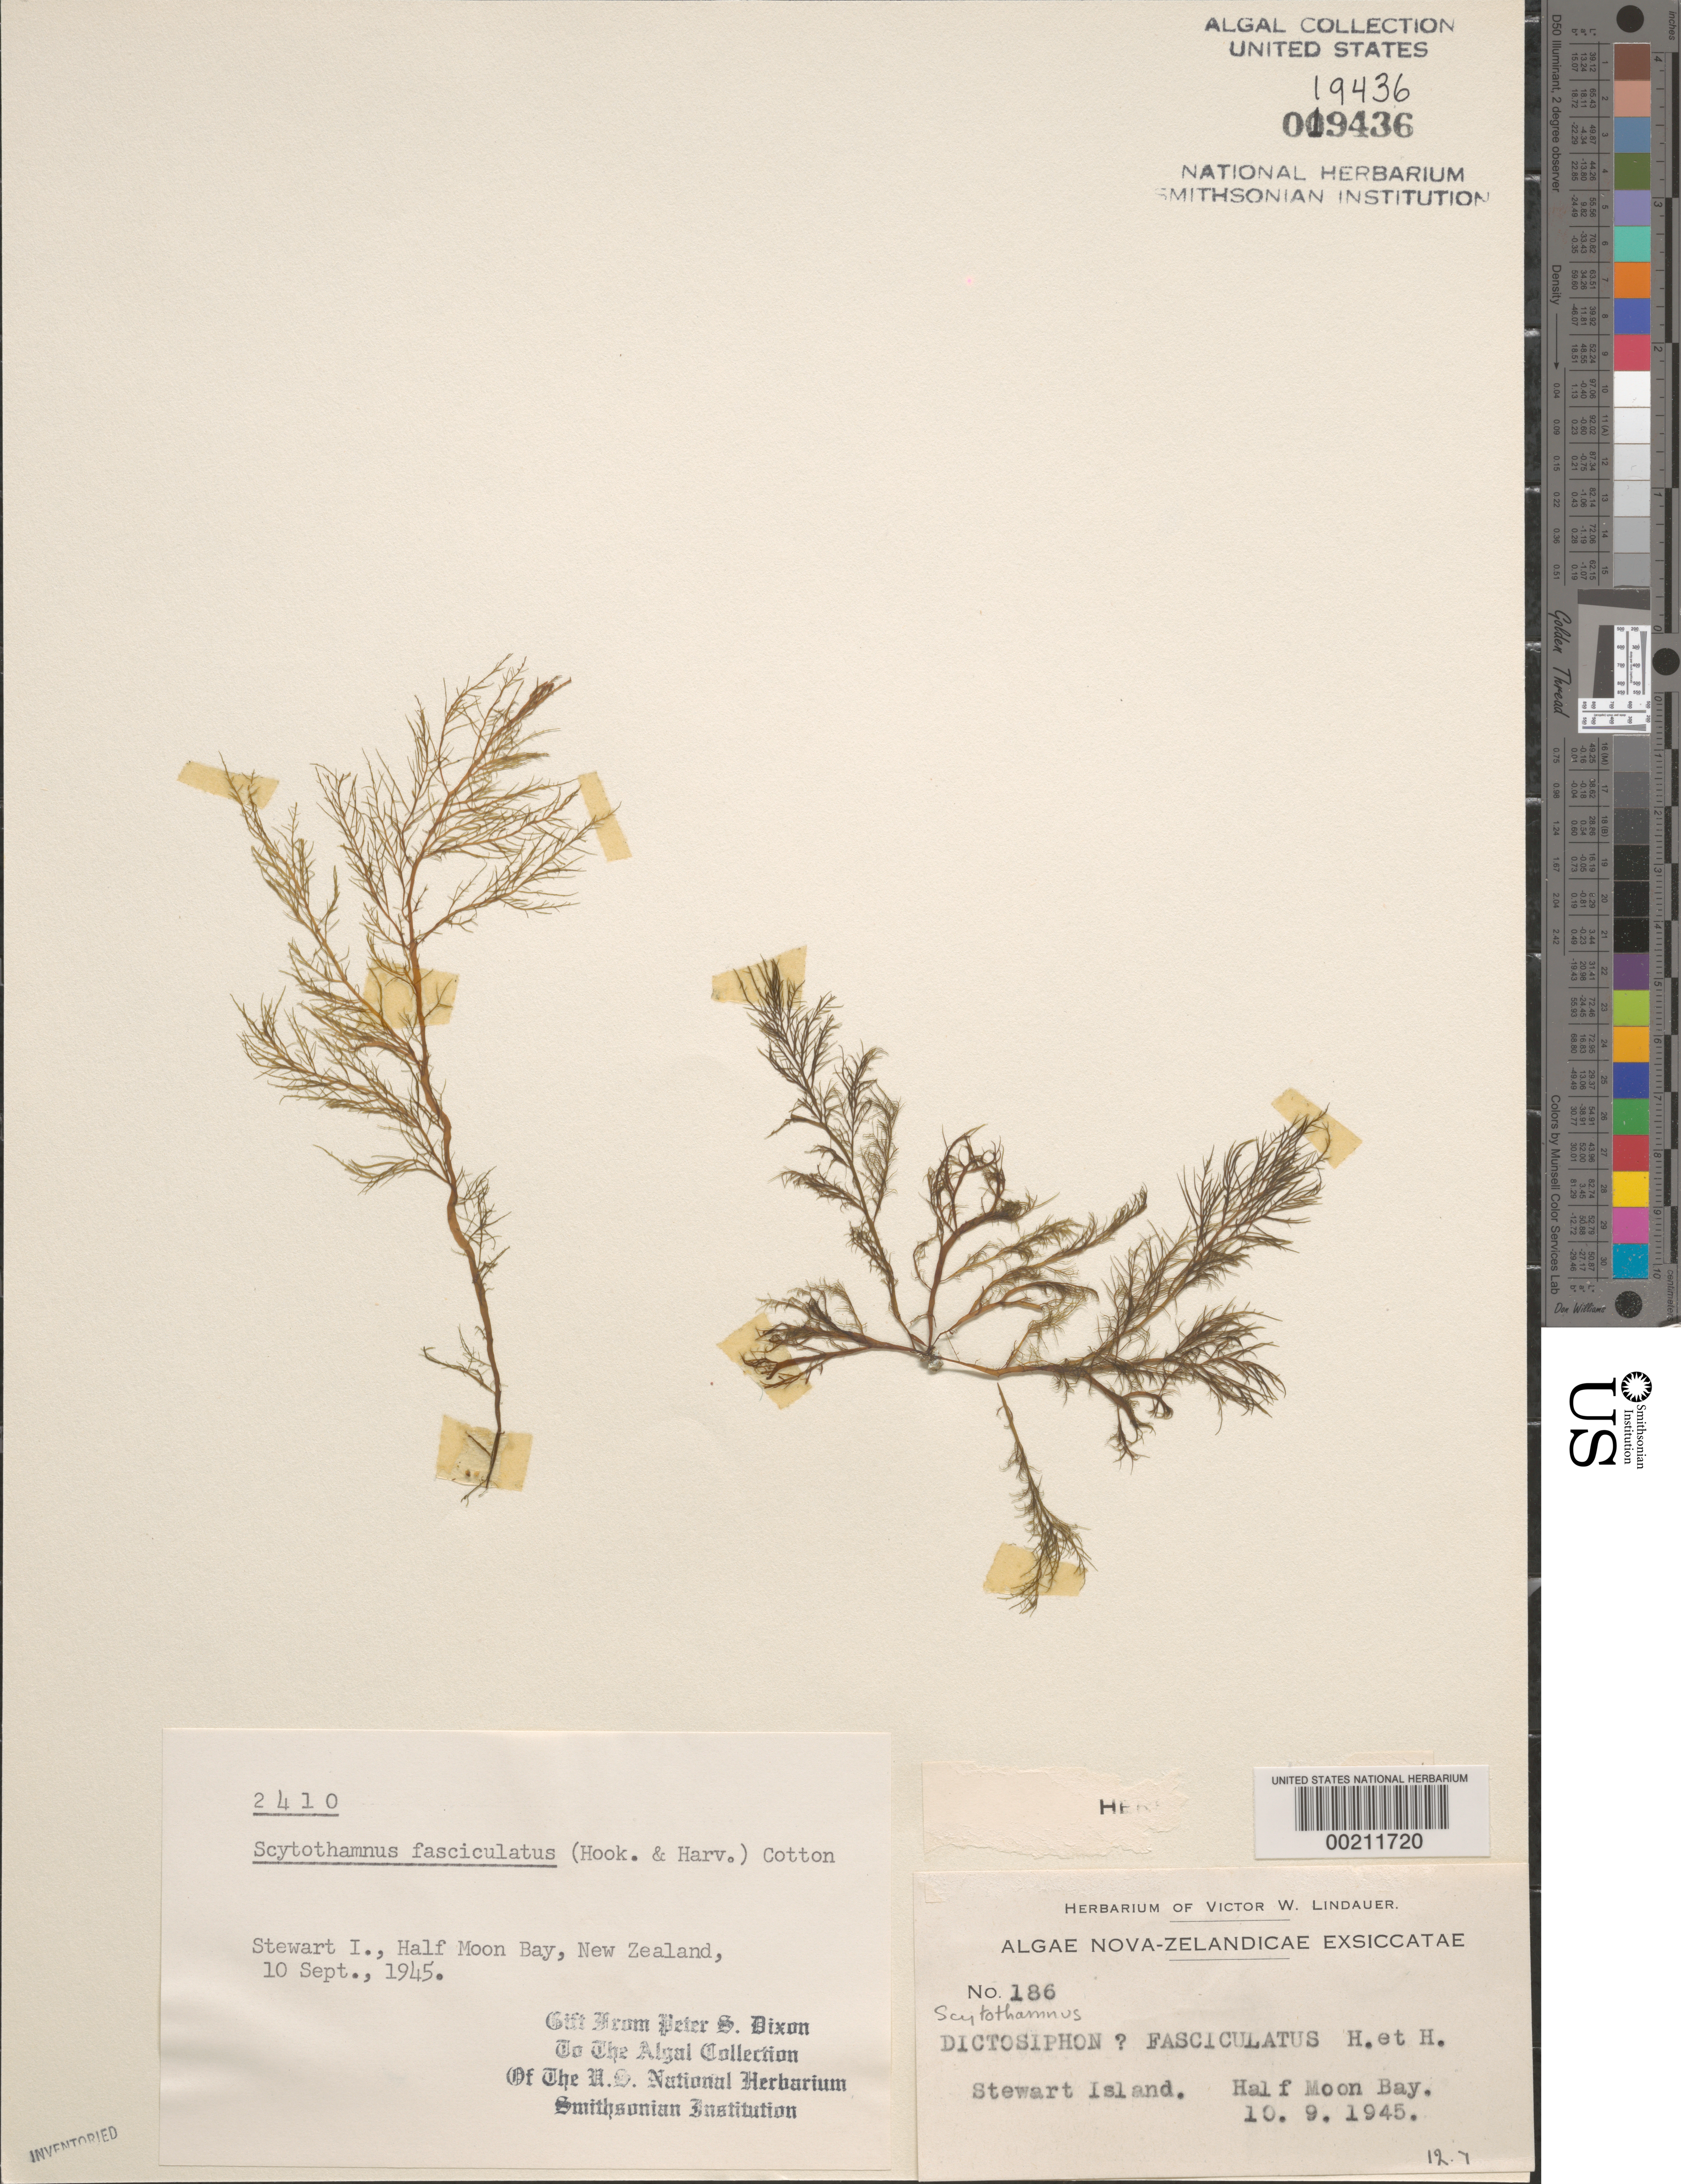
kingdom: Chromista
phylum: Ochrophyta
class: Phaeophyceae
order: Scytothamnales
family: Scytothamnaceae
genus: Scytothamnus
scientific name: Scytothamnus fasciculatus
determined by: Dixon, P. S.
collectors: V. Lindauer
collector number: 186 & PSD 2410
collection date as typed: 10 Sep 1945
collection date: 1945-09-10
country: New Zealand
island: Stewart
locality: Half moon bay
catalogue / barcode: US 19436